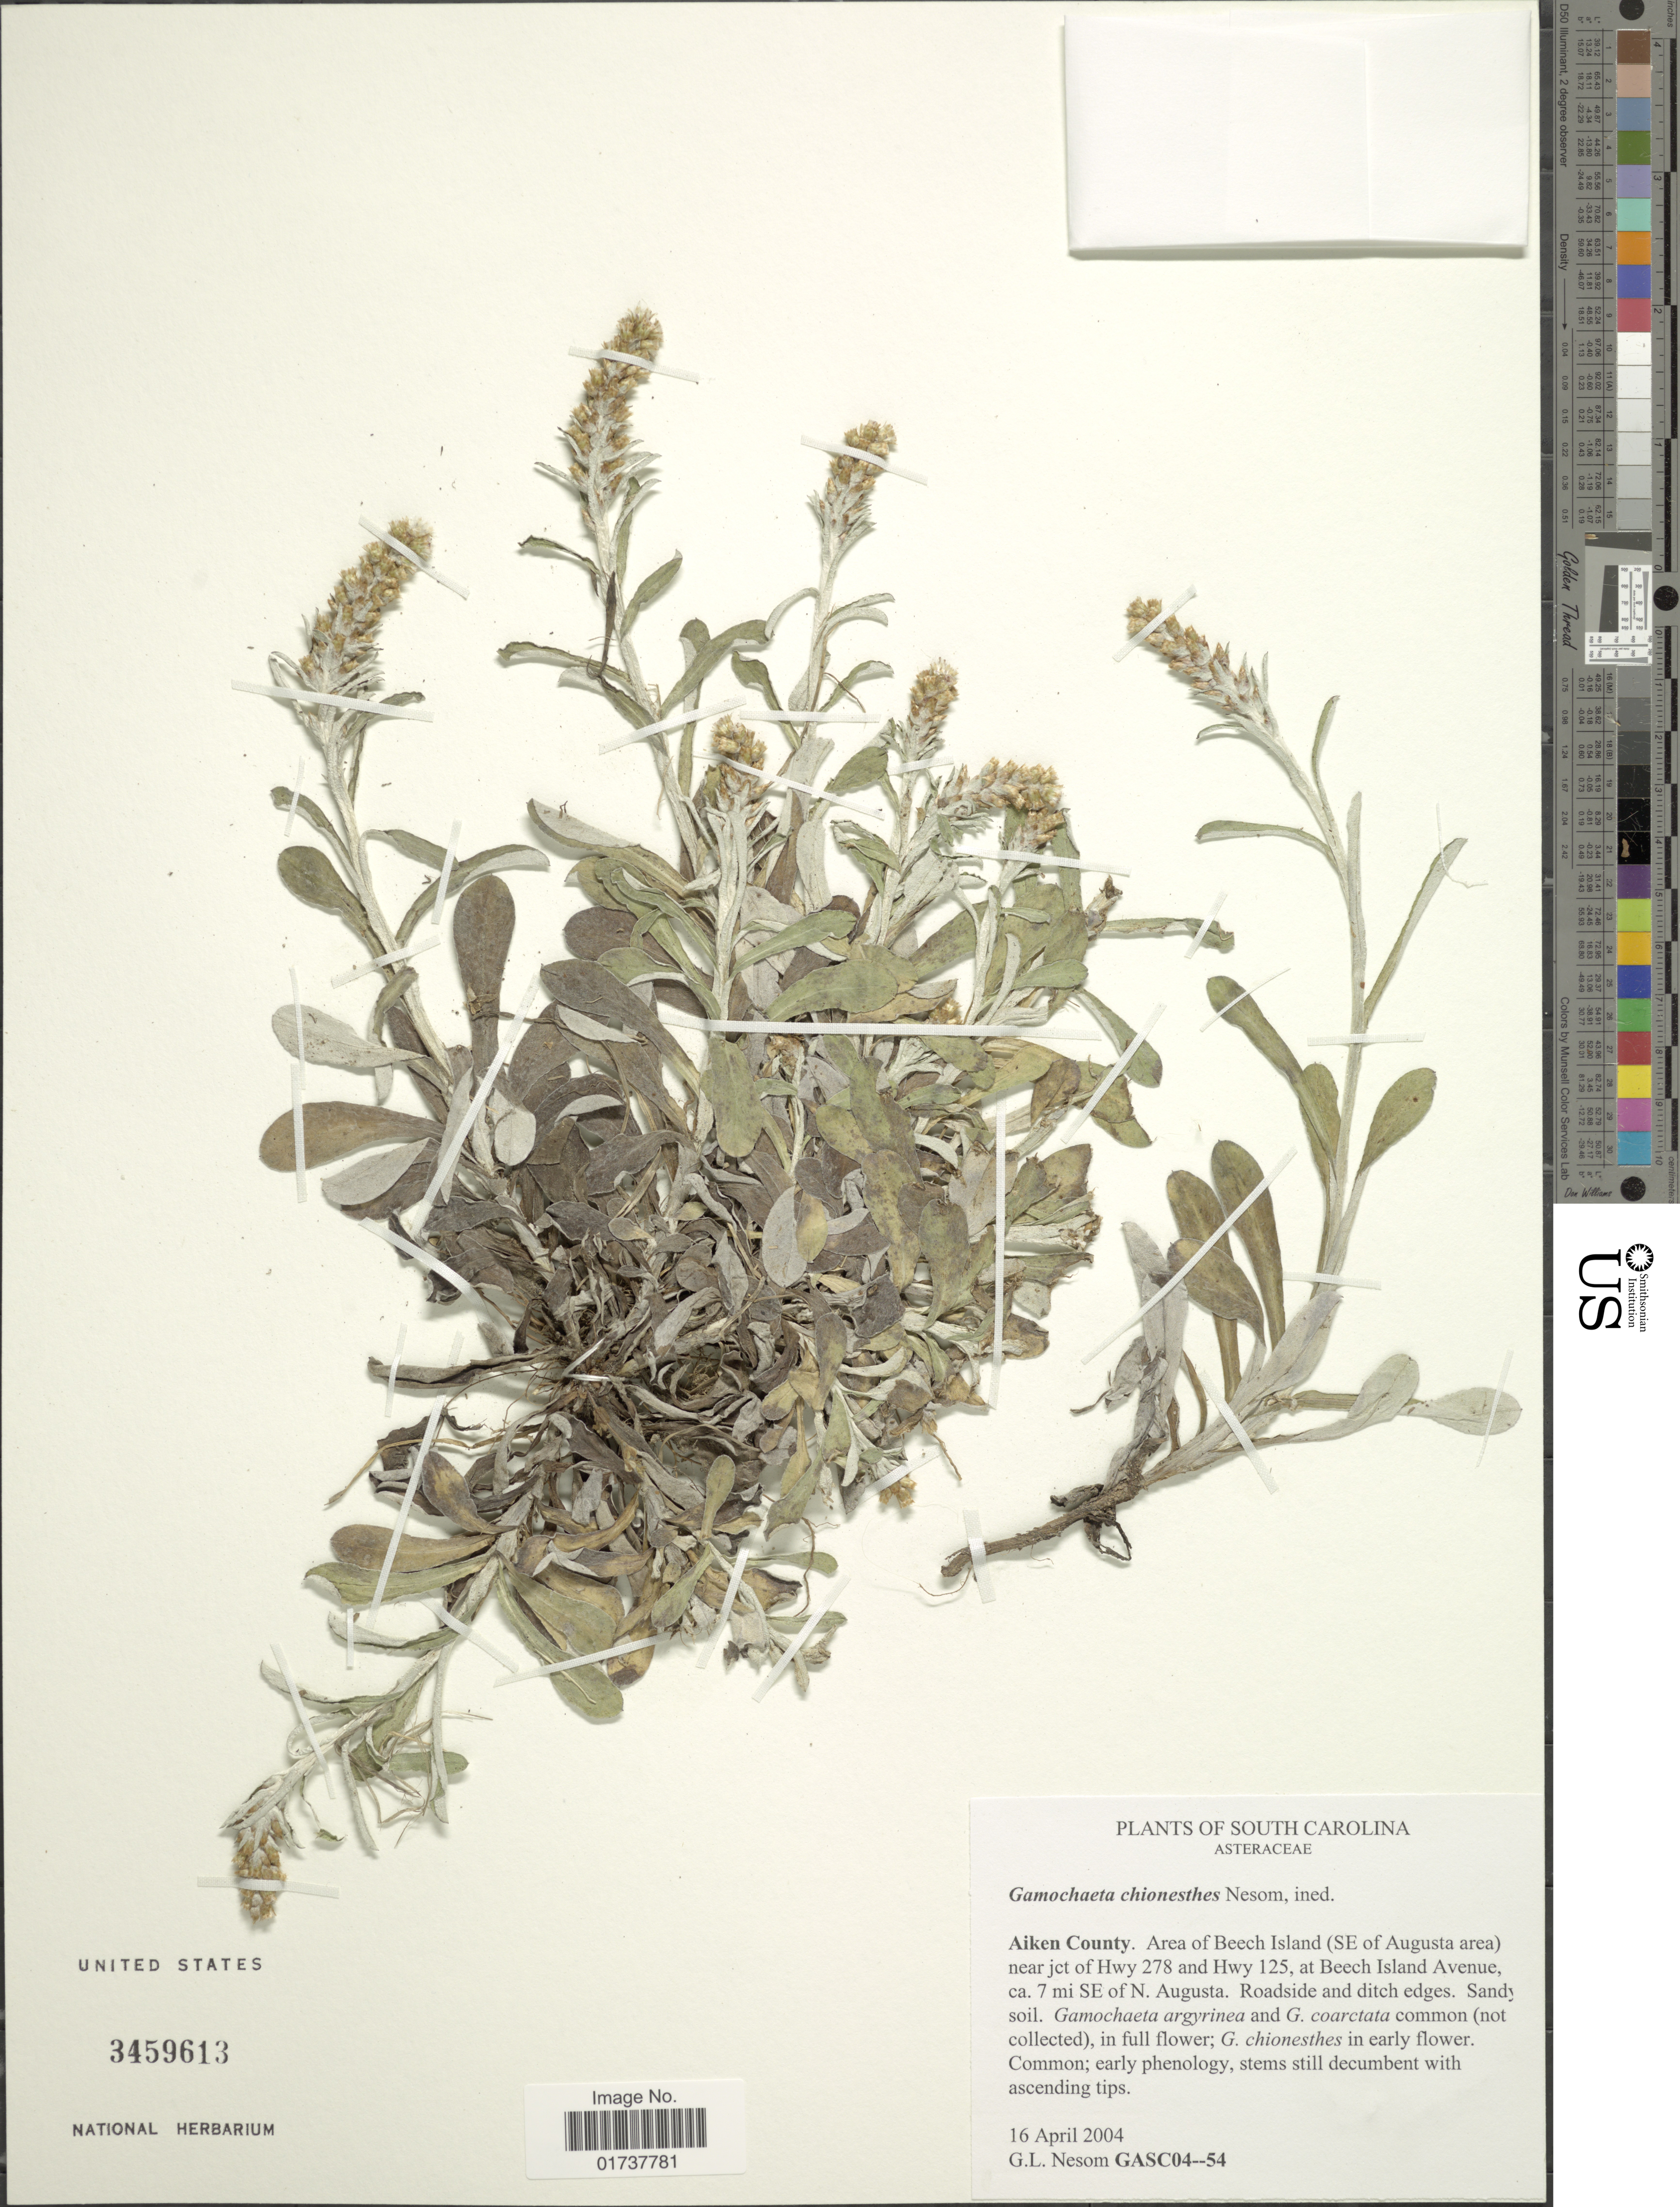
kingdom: Plantae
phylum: Tracheophyta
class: Magnoliopsida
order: Asterales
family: Asteraceae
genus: Gamochaeta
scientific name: Gamochaeta chionesthes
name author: G.L. Nesom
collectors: G. L. Nesom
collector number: GASC04-54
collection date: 2004-04-16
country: United States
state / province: South Carolina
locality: Aiken County, Area of Beech Island (SE of Augusta area) near jct of Hwy 278 and Hwy 125, at Beech Island Avenue, ca. 7 mi SE of N. Augusta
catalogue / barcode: US 3459613